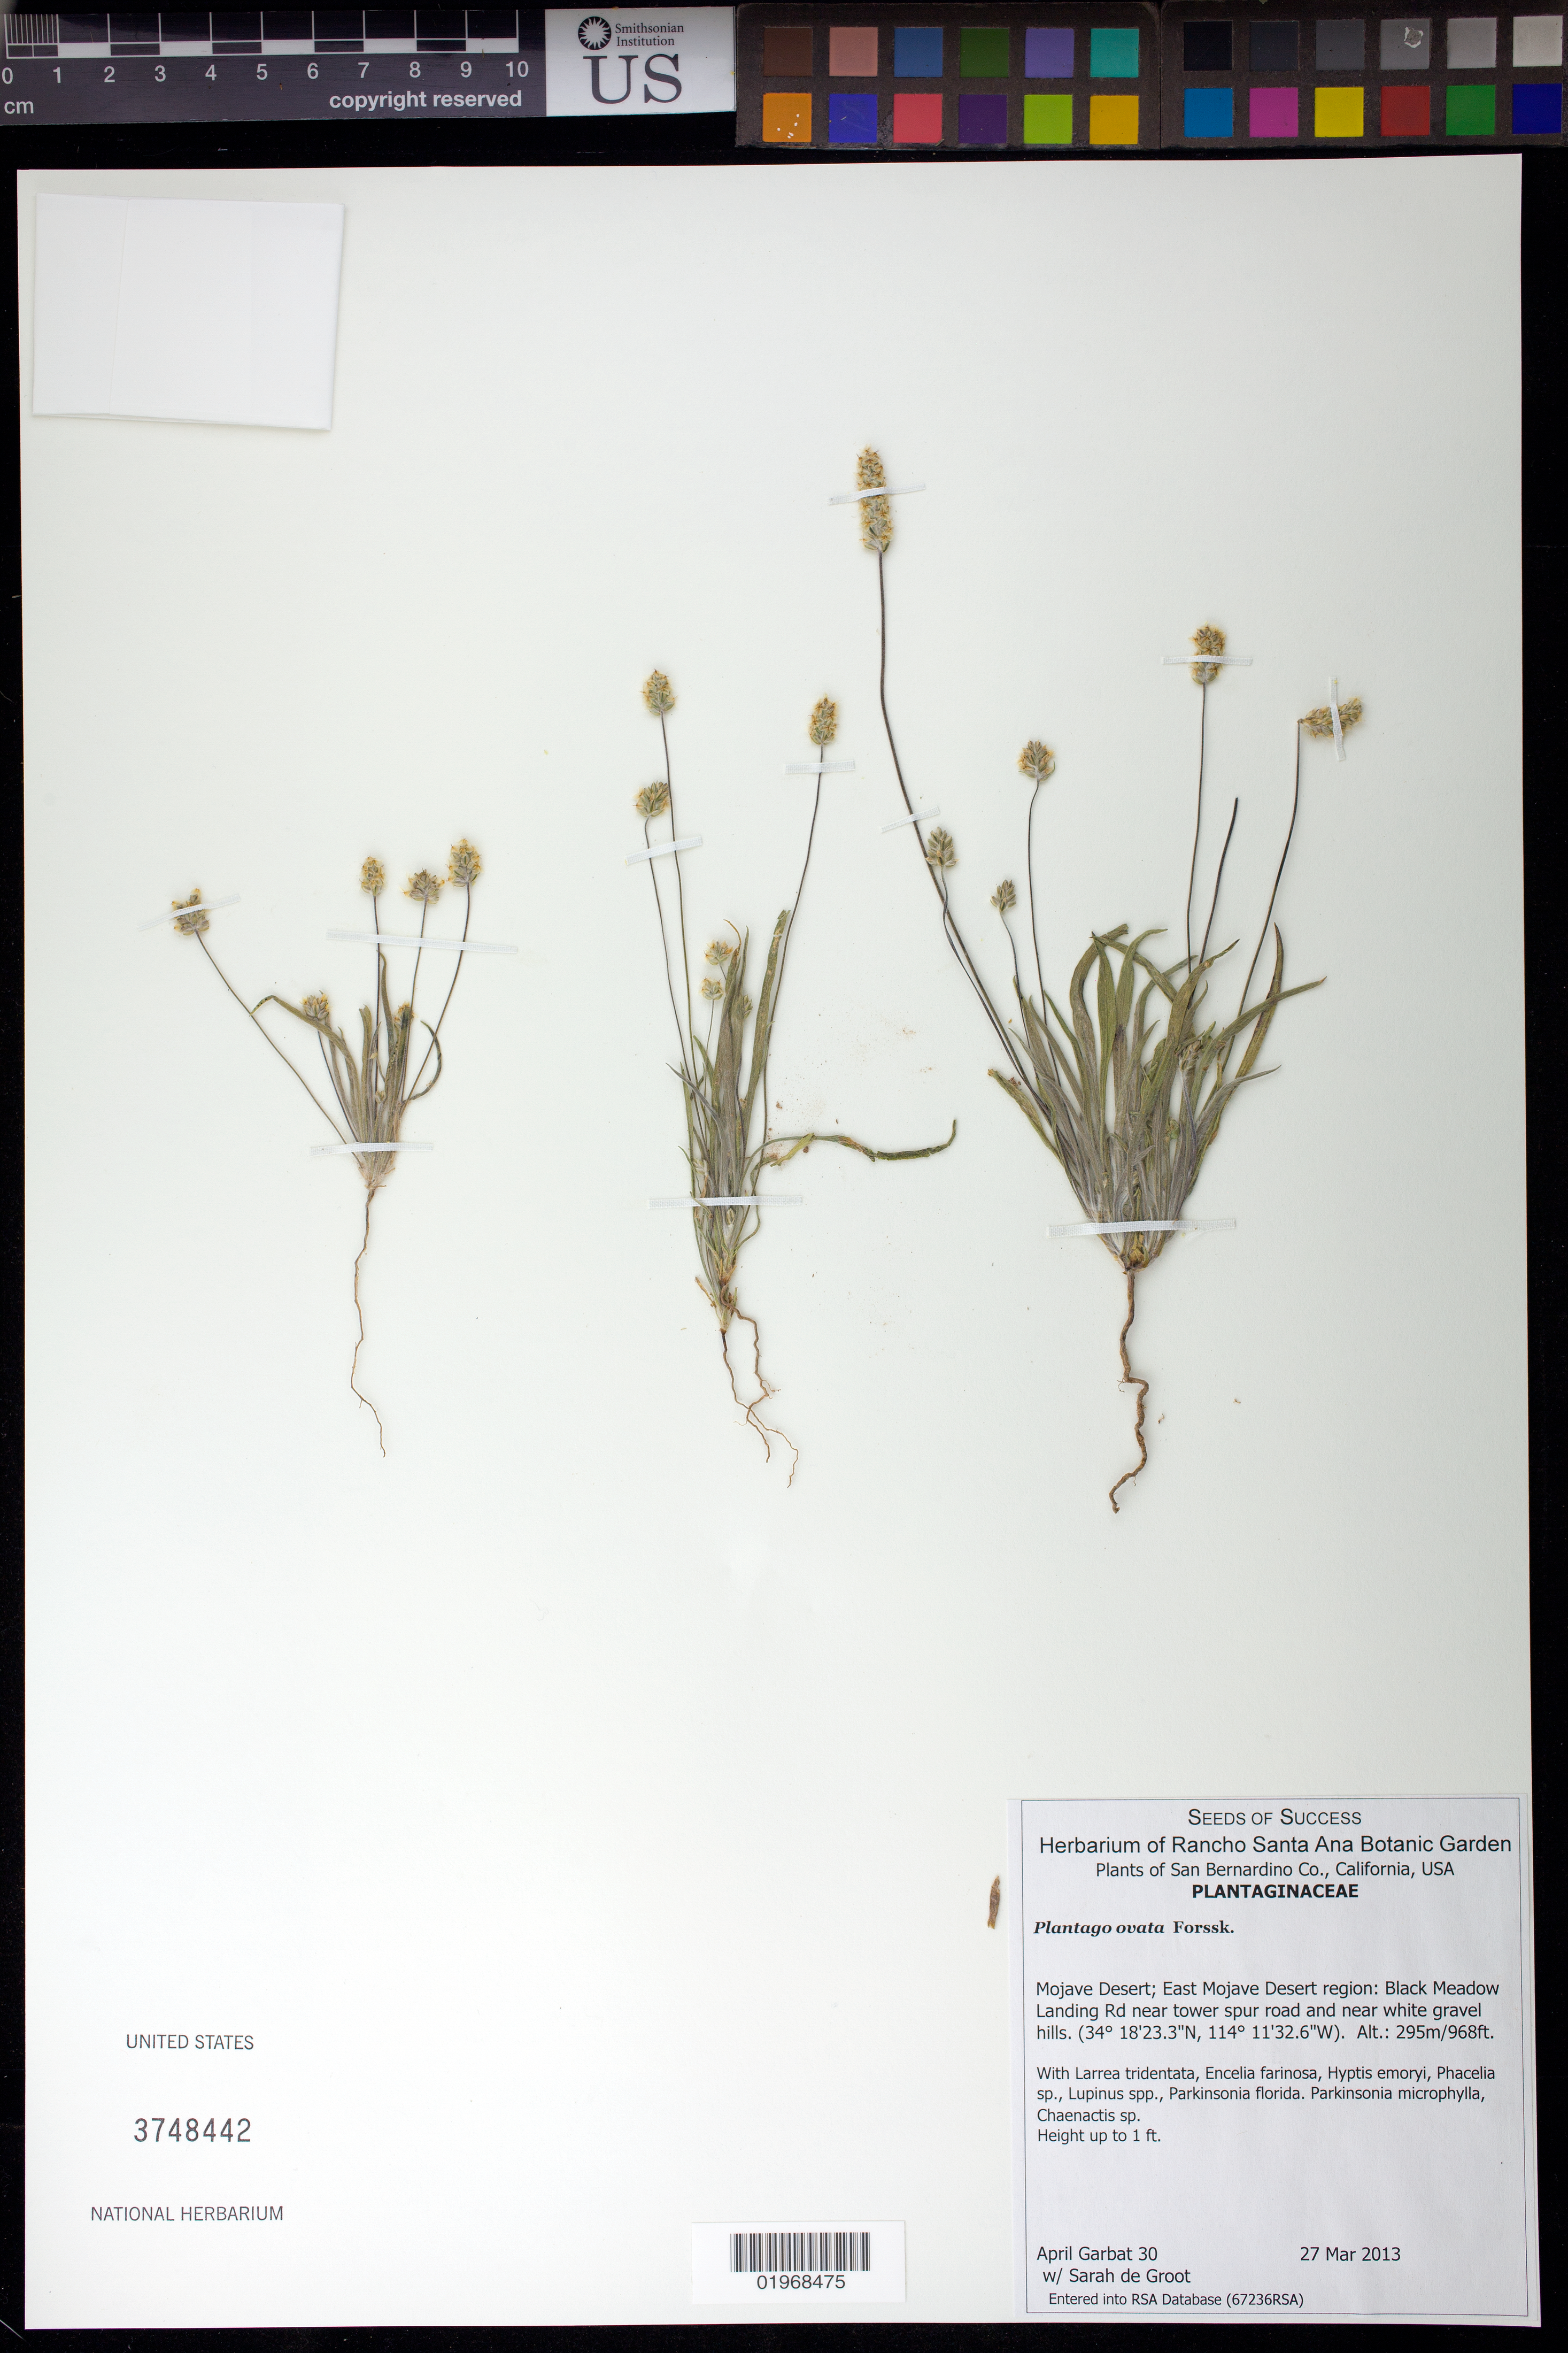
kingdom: Plantae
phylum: Tracheophyta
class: Magnoliopsida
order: Lamiales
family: Plantaginaceae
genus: Plantago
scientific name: Plantago ovata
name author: Forssk.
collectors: A. Garbat & S. De Groot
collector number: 30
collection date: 2013-03-27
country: United States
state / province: California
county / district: San Bernardino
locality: Mojave Desert, East Region: Black Meadow Landing Rd near tower spur road and near white gravel hills.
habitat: With Larrea tridentata, Encelia ferinosa, Hyptis emoryi, Phacelia sp, ect.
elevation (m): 295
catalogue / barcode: US 3748442